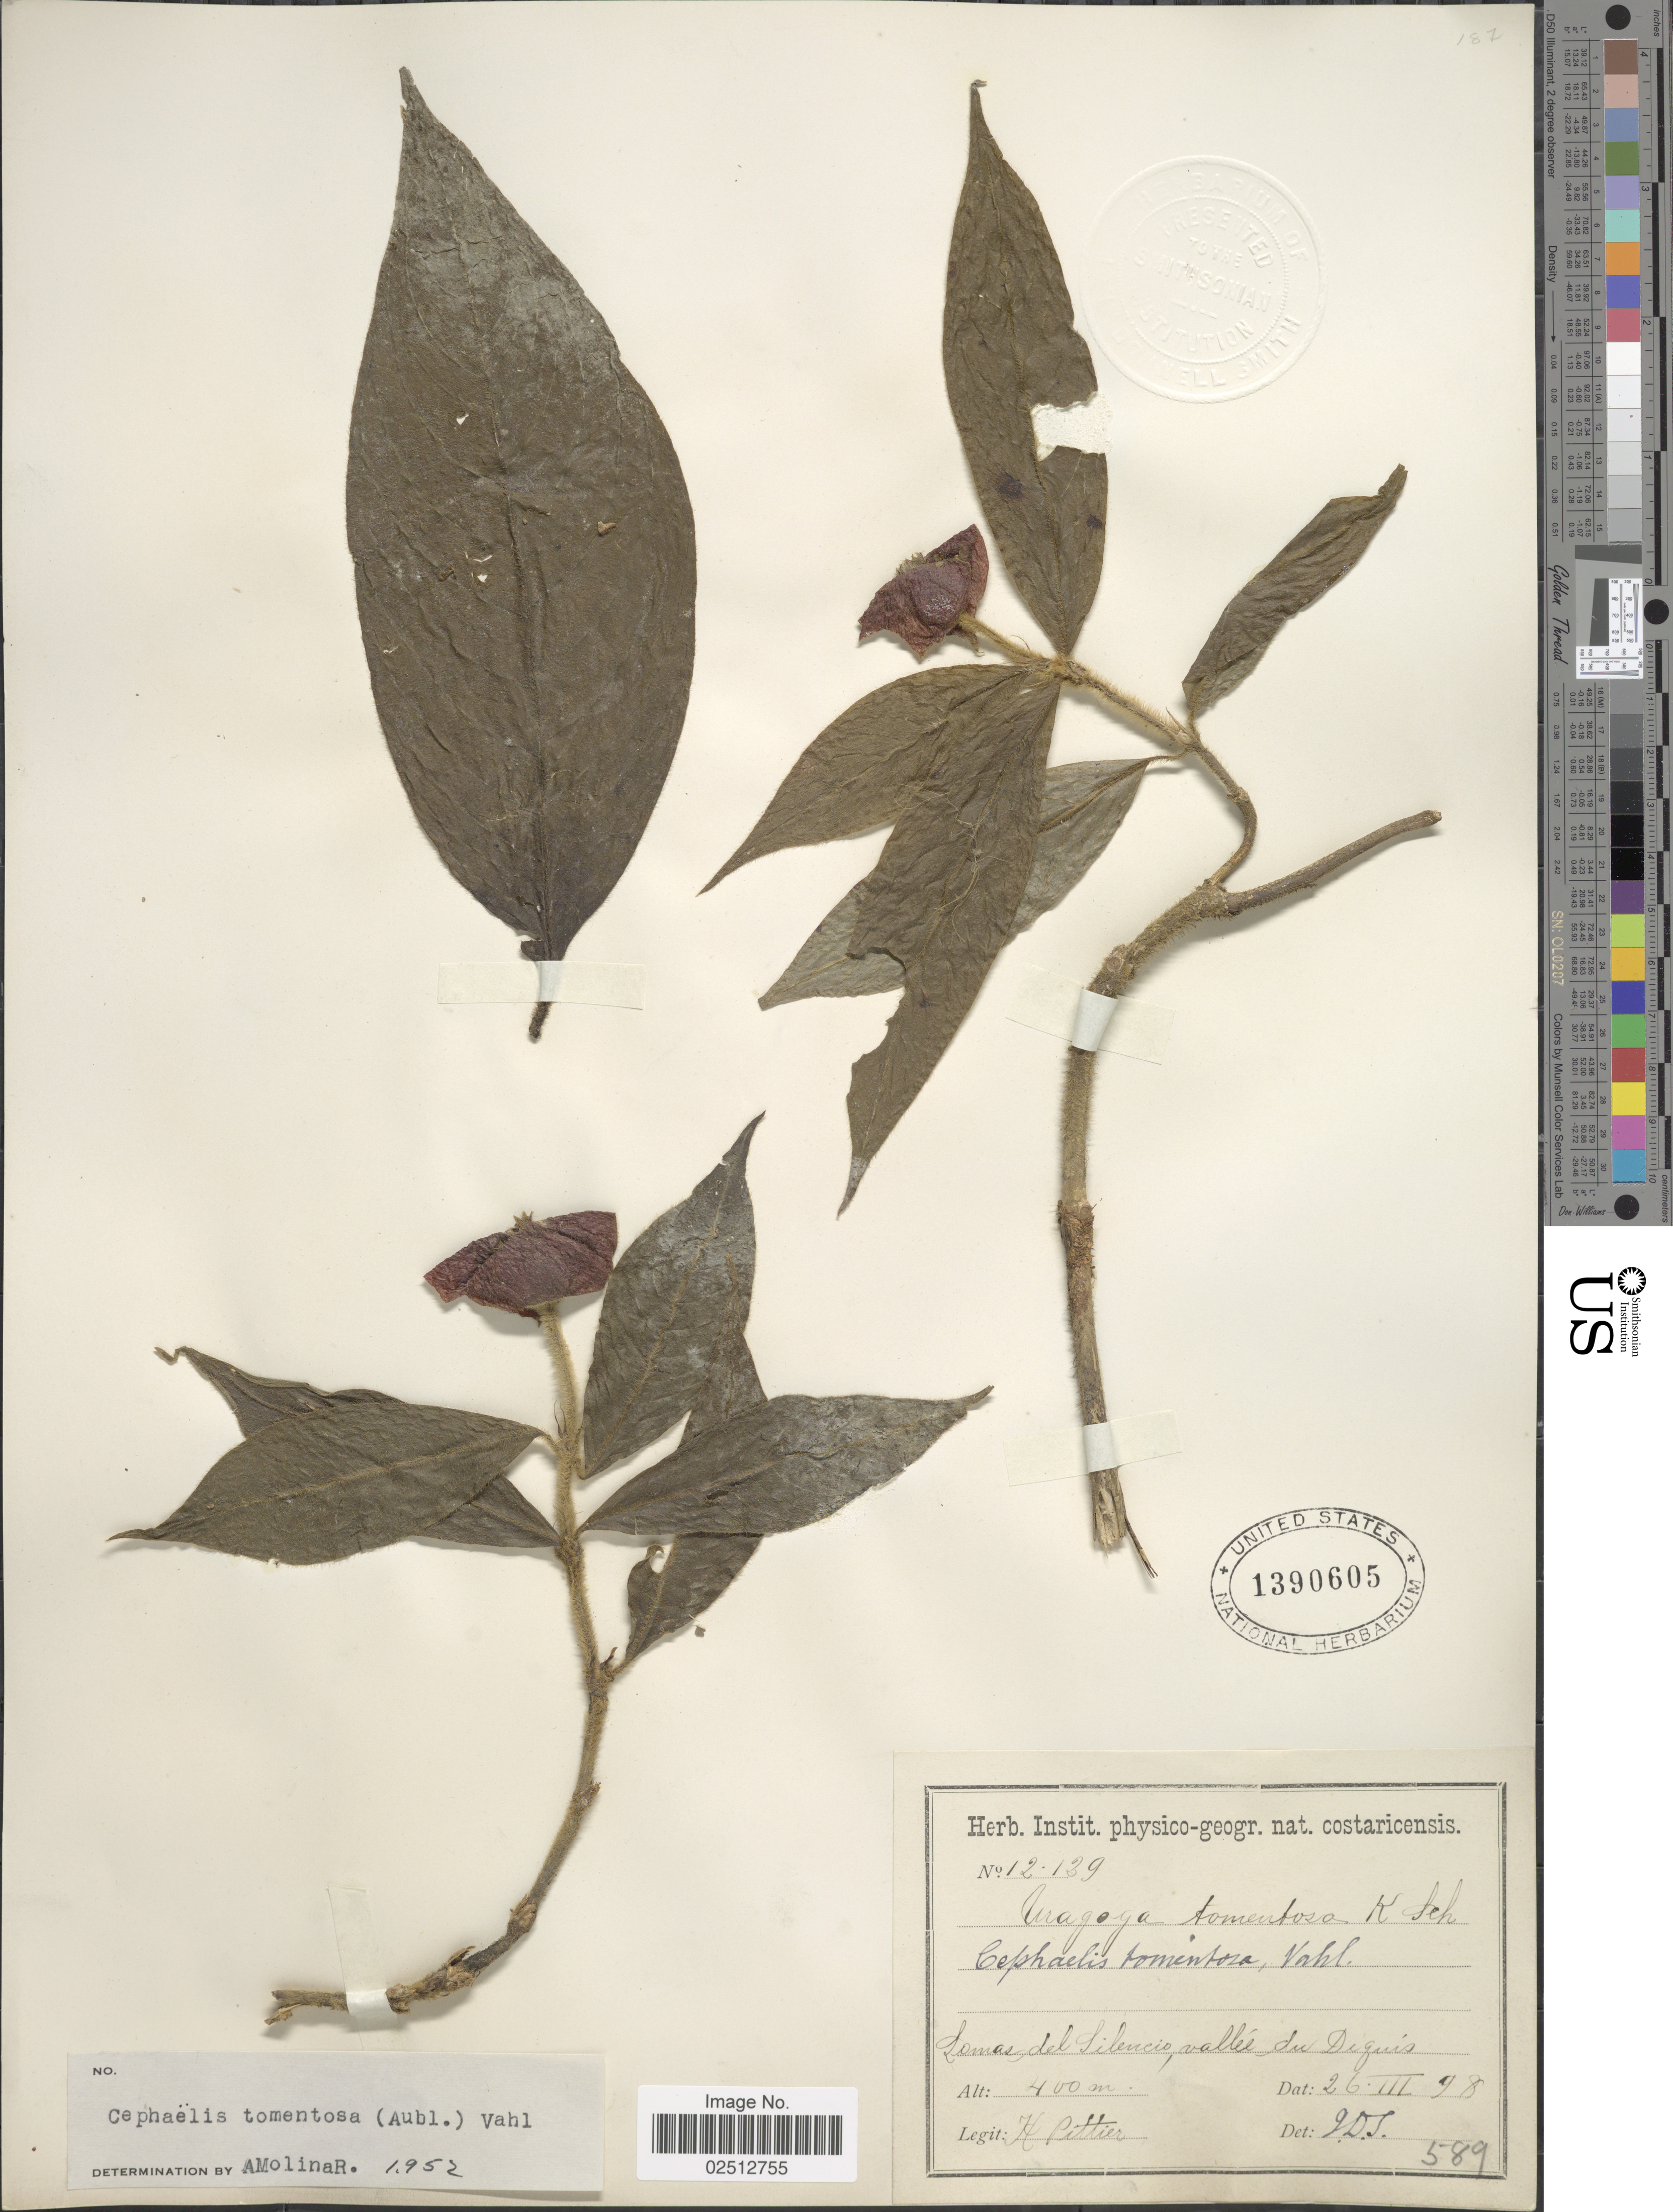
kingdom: Plantae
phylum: Tracheophyta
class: Magnoliopsida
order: Gentianales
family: Rubiaceae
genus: Psychotria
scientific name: Psychotria poeppigiana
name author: Müll. Arg.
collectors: H. F. Pittier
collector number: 589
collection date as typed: Transcribed d/m/y: 26/3/98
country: Costa Rica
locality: Lomas del Silencio, vallee du Diguis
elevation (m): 400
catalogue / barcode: US 1390605